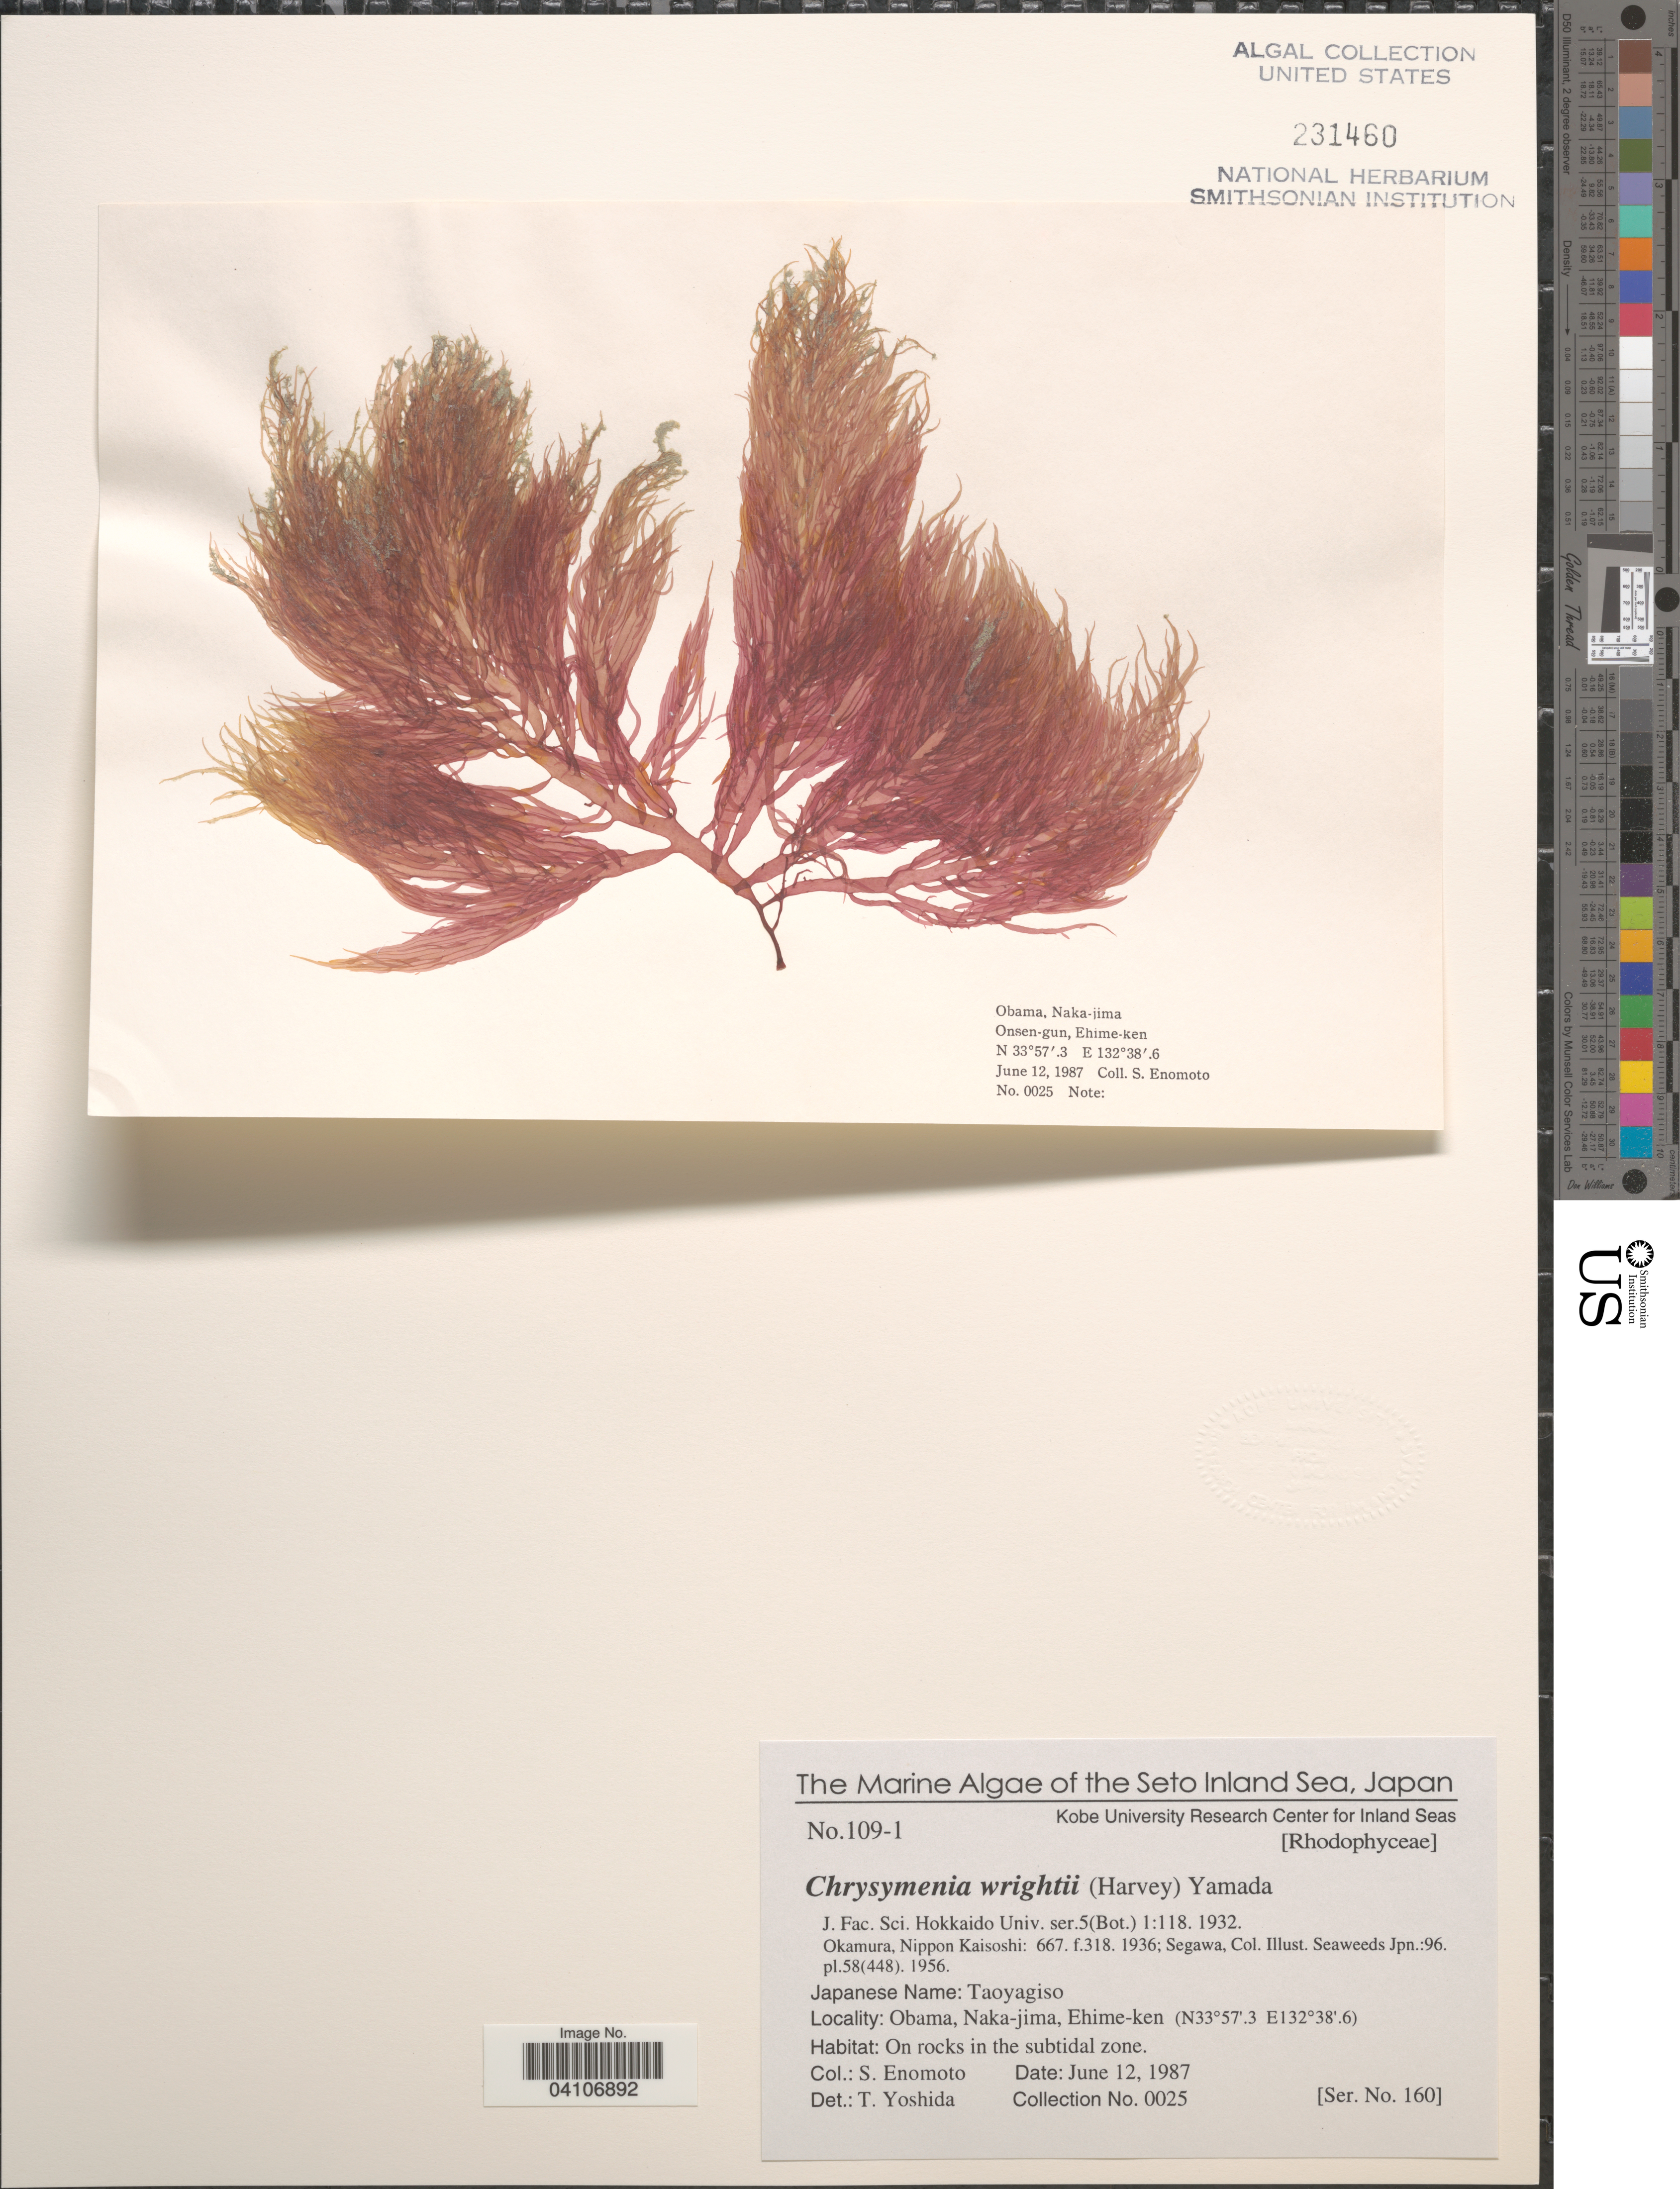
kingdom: Plantae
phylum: Rhodophyta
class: Florideophyceae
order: Rhodymeniales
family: Rhodymeniaceae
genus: Botryocladia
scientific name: Botryocladia wrightii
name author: (Harvey) W.E. Schmidt et al.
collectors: S. Enomoto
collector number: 0025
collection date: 1987-06-12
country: Japan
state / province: Ehime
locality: The Seto Inland Sea. Obama, Naka-jima, Ehime-ken. On rocks in the subtidal zone.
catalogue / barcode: US 231460